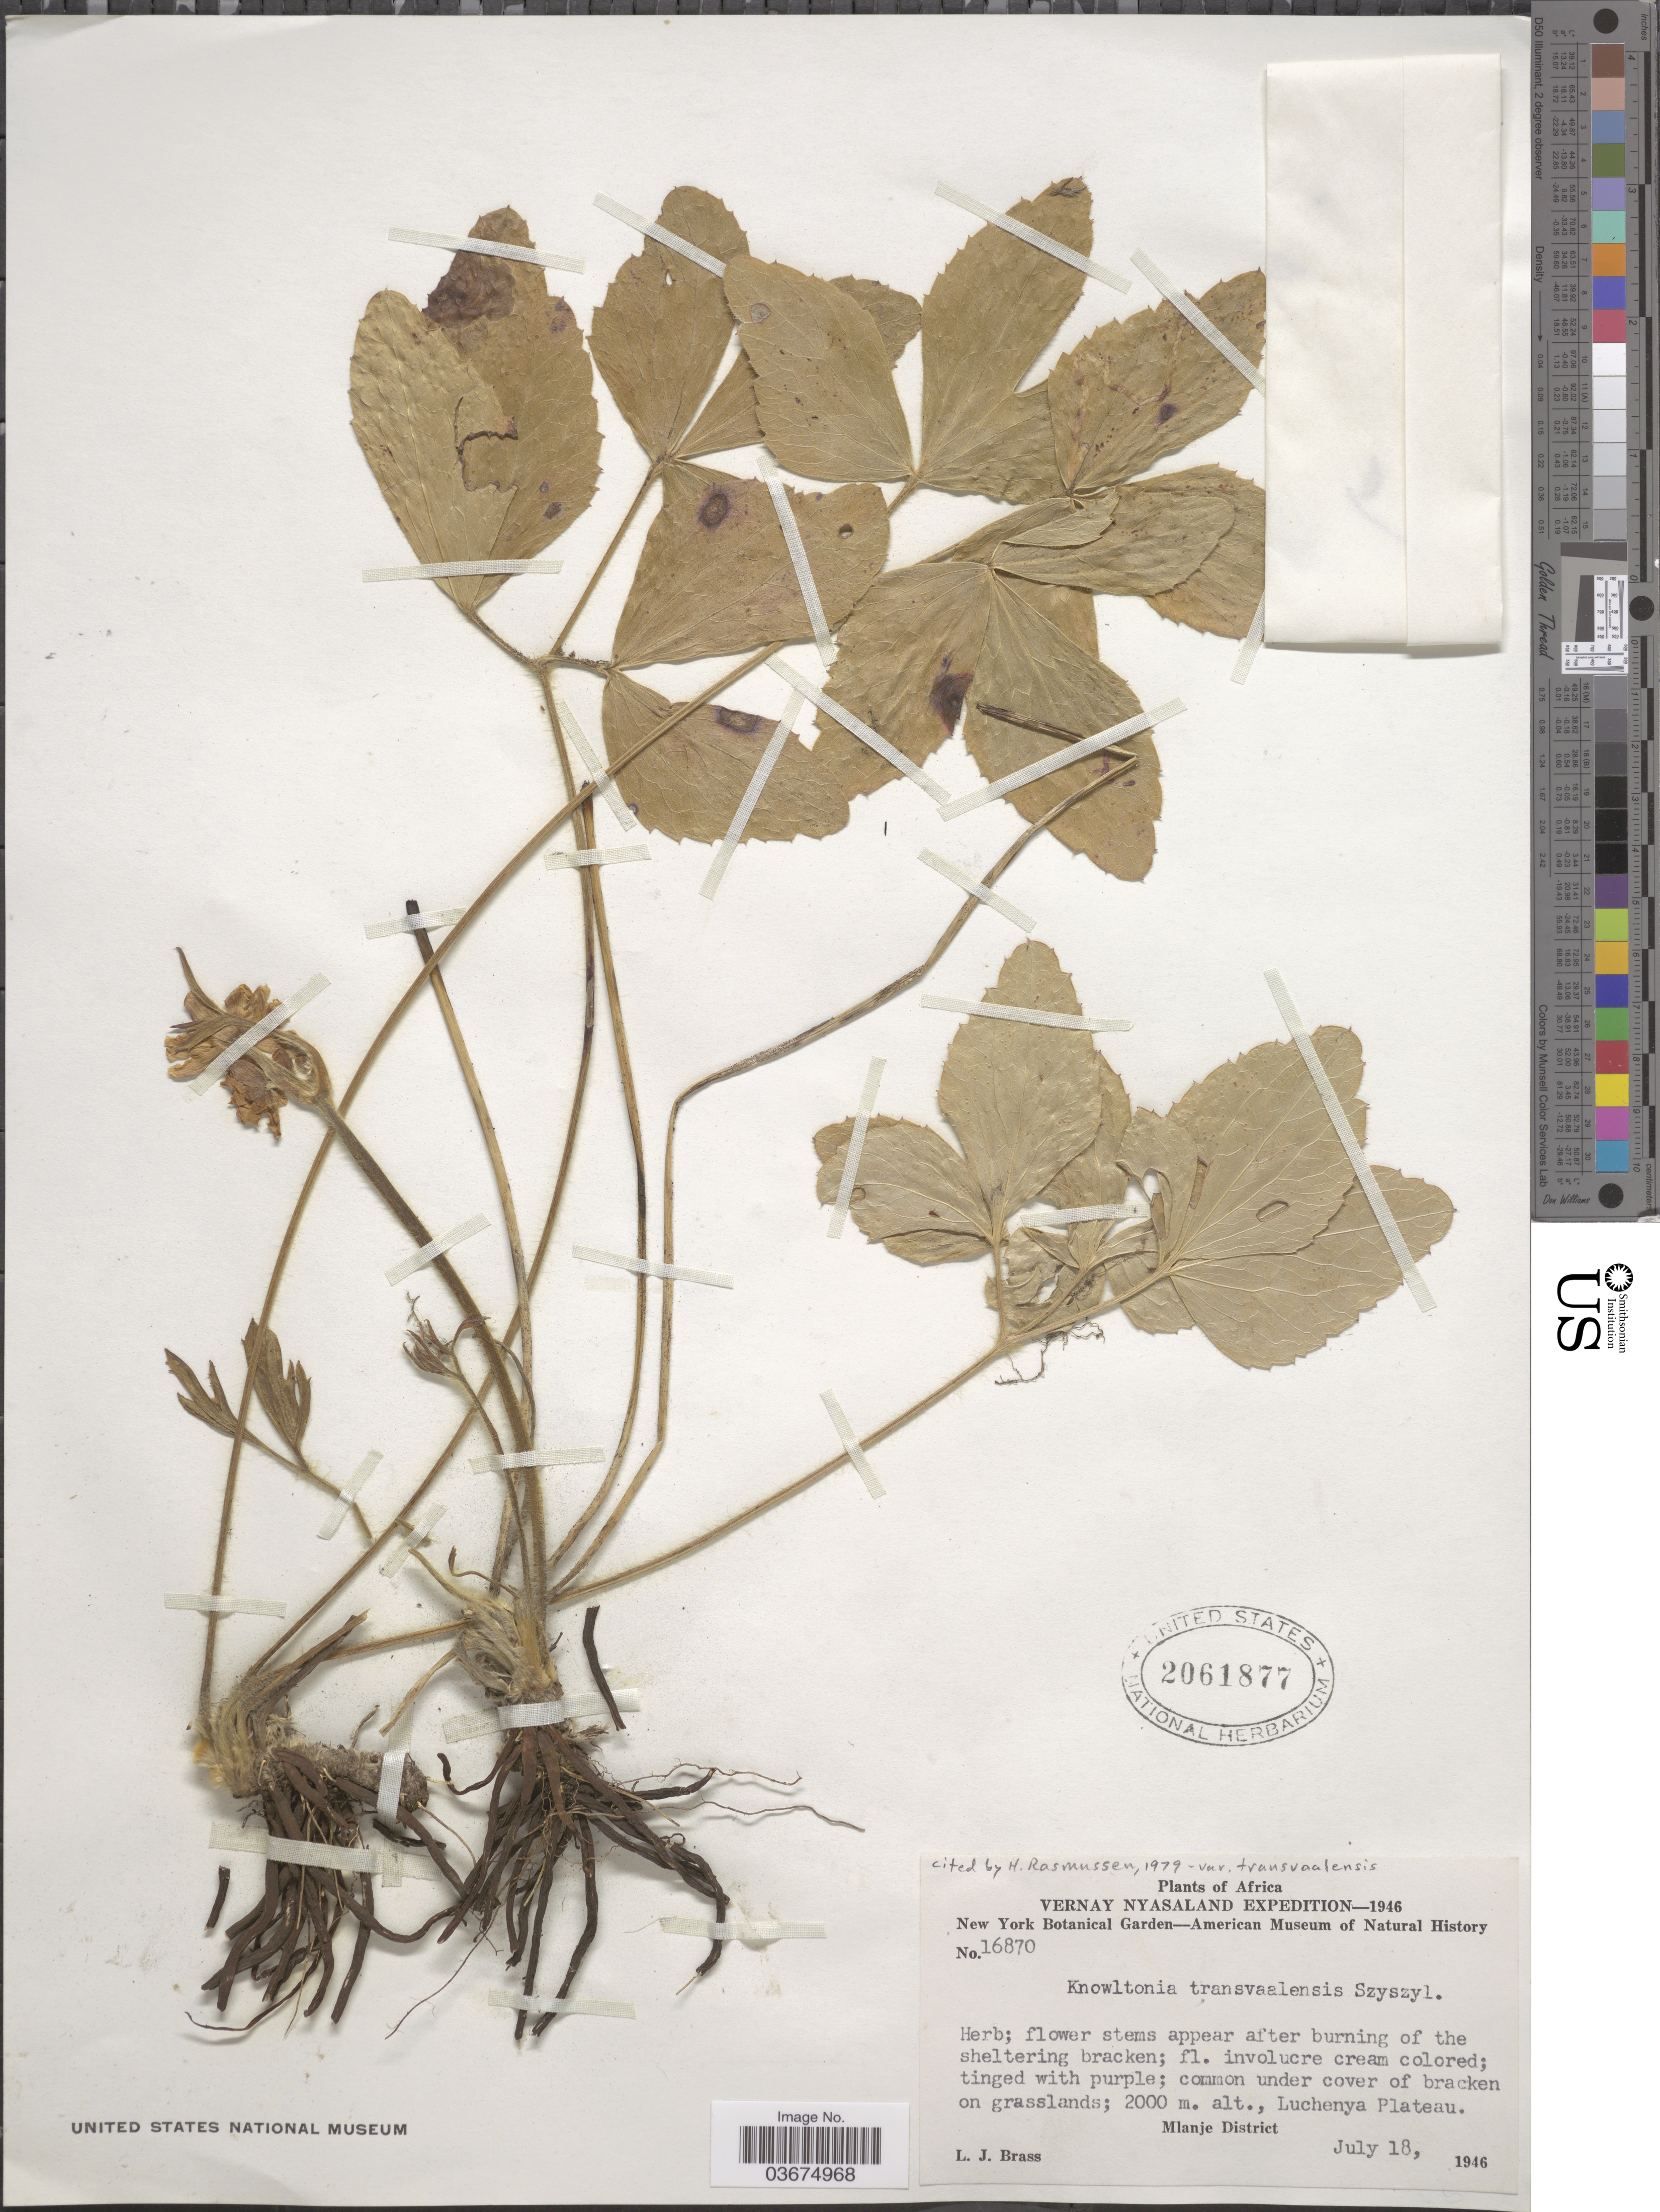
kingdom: Plantae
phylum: Tracheophyta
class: Magnoliopsida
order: Ranunculales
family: Ranunculaceae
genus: Knowltonia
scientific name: Knowltonia transvaalensis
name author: Szyszyl.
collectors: L. J. Brass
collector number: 16870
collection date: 1946-07-18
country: Malawi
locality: Vernay Nyasaland. Luchenya Plateau. Mlanje District.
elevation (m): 2000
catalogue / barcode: US 2061877